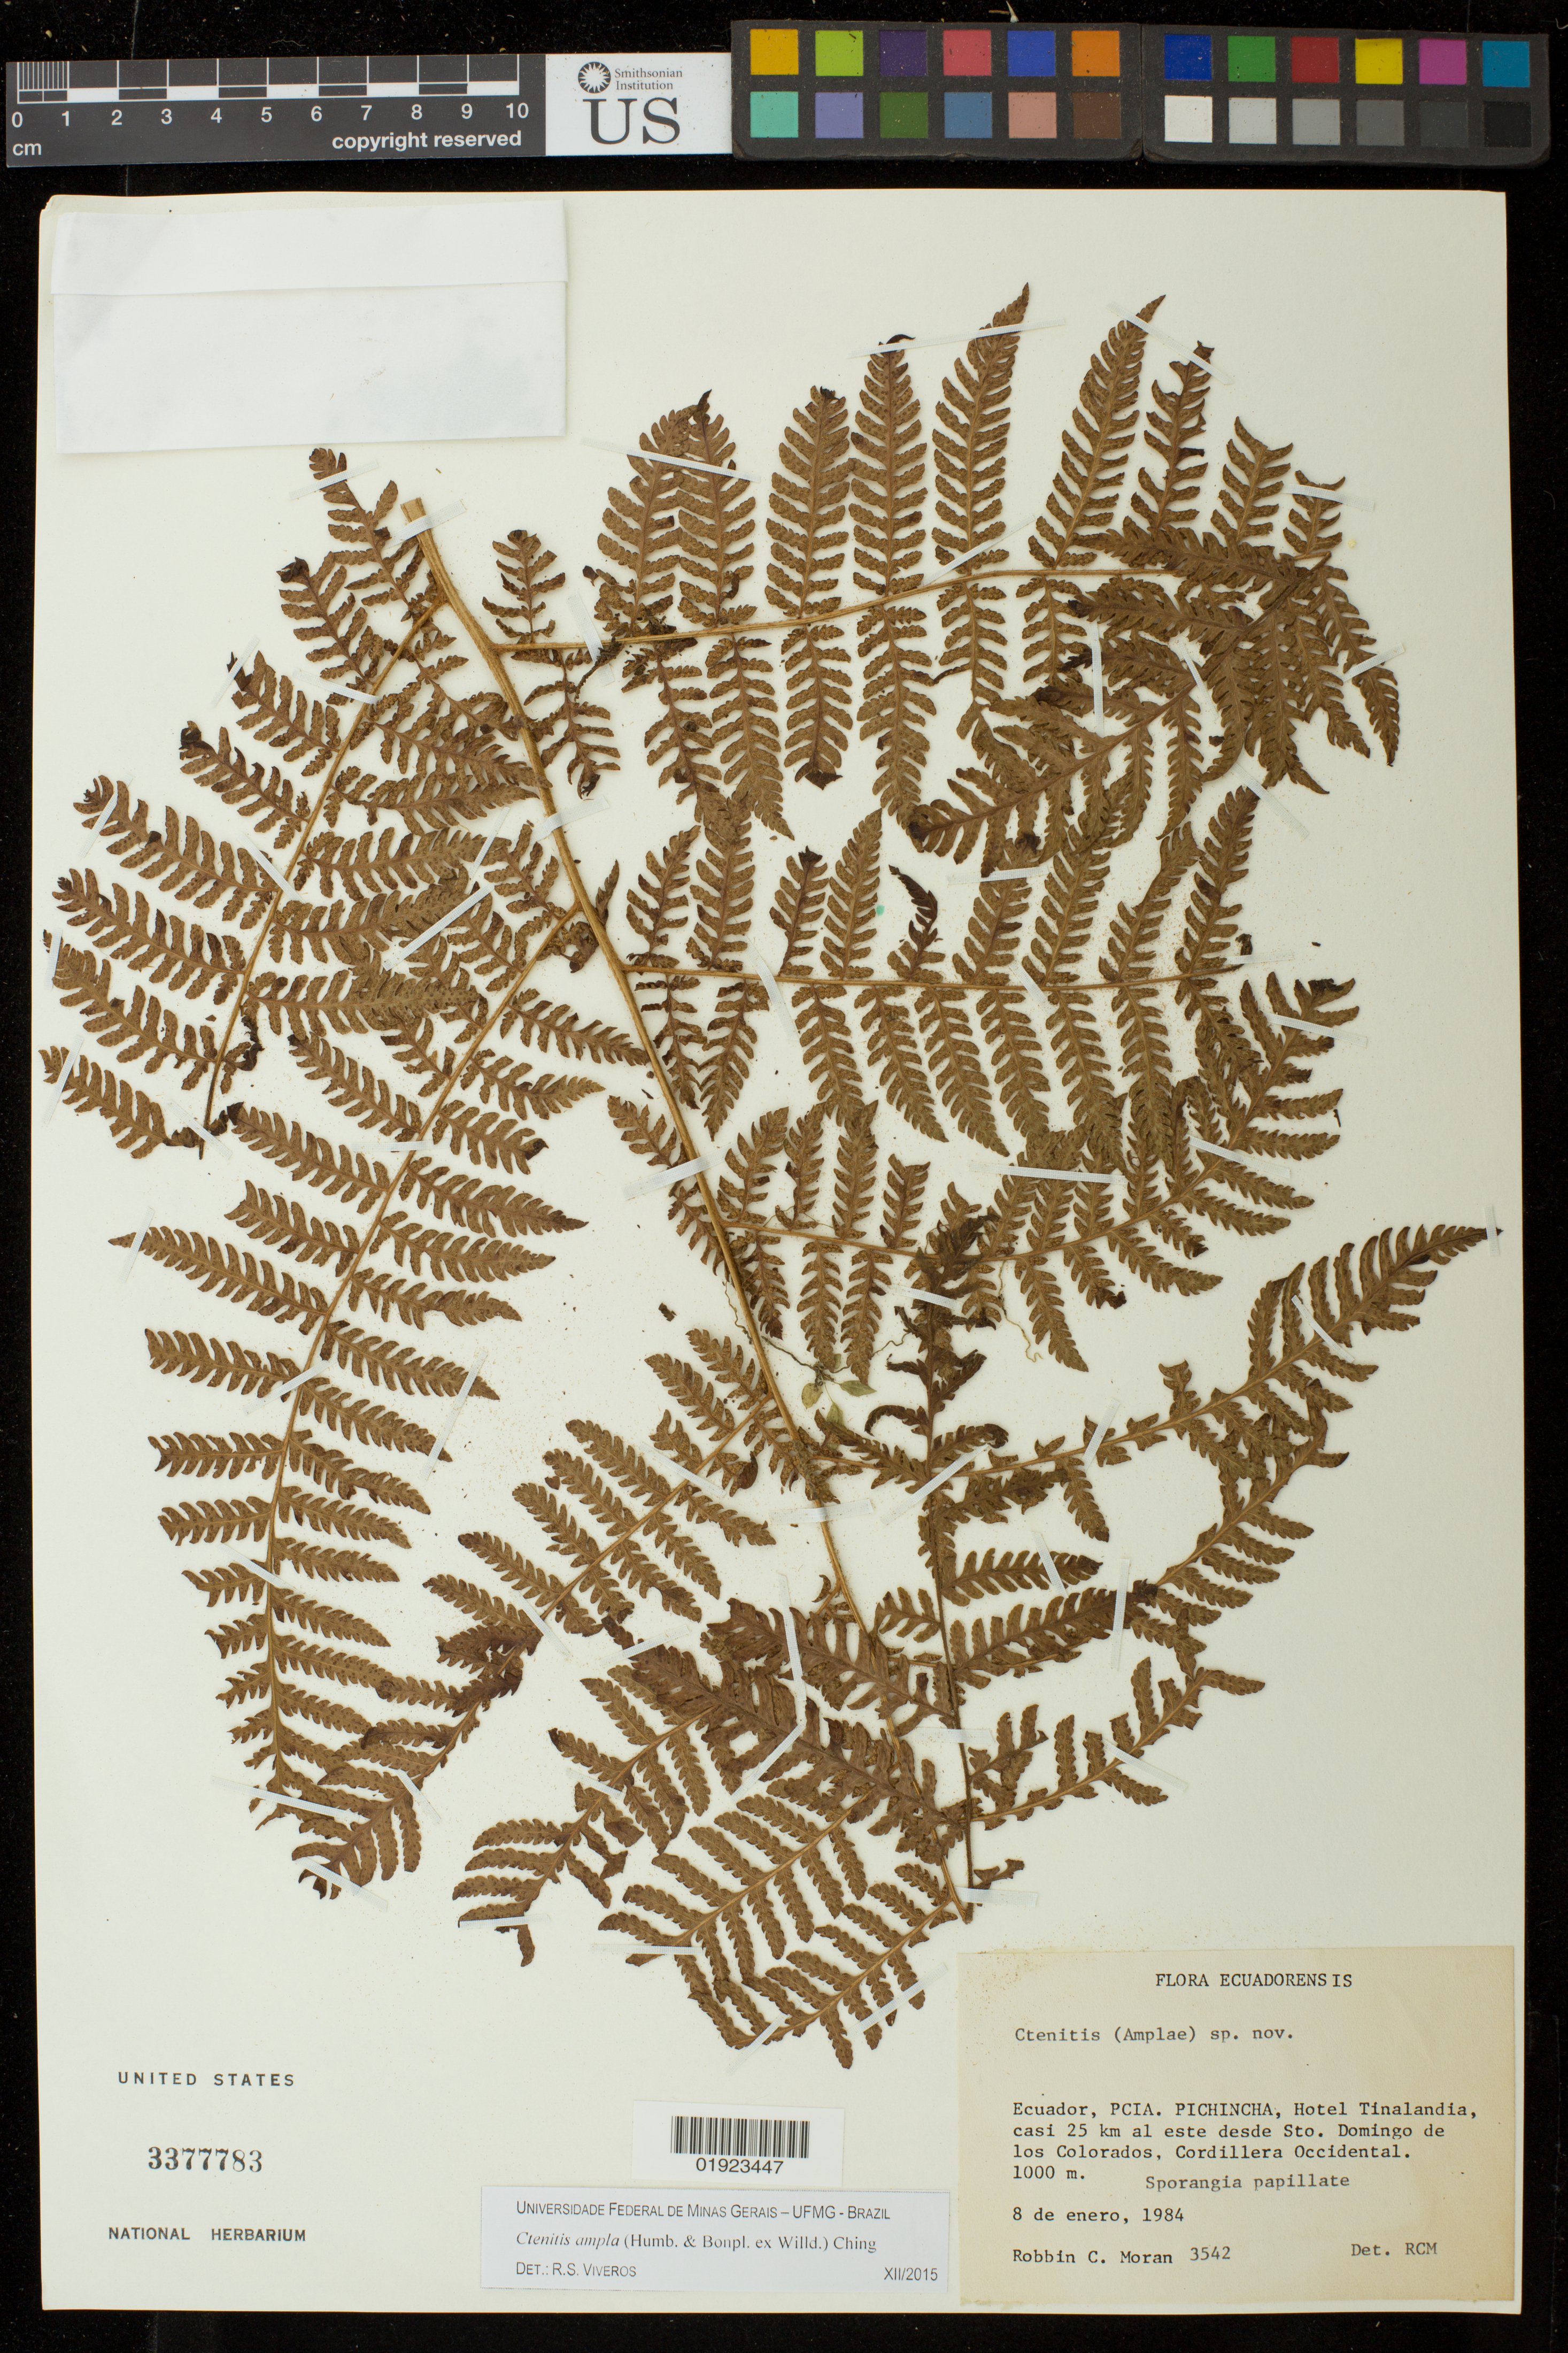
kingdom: Plantae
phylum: Tracheophyta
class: Polypodiopsida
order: Polypodiales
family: Dryopteridaceae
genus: Ctenitis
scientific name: Ctenitis ampla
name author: (Humb. & Bonpl. ex Willd.) Ching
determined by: Viveros, R. S.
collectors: R. C. Moran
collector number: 3542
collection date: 1984-01-08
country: Ecuador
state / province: Pichincha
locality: Hotel Tinalandia, casi 25 km al este desde Sto. Domingo de Los Colorados, Cordillera Occidental.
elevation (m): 1000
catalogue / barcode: US 3377783